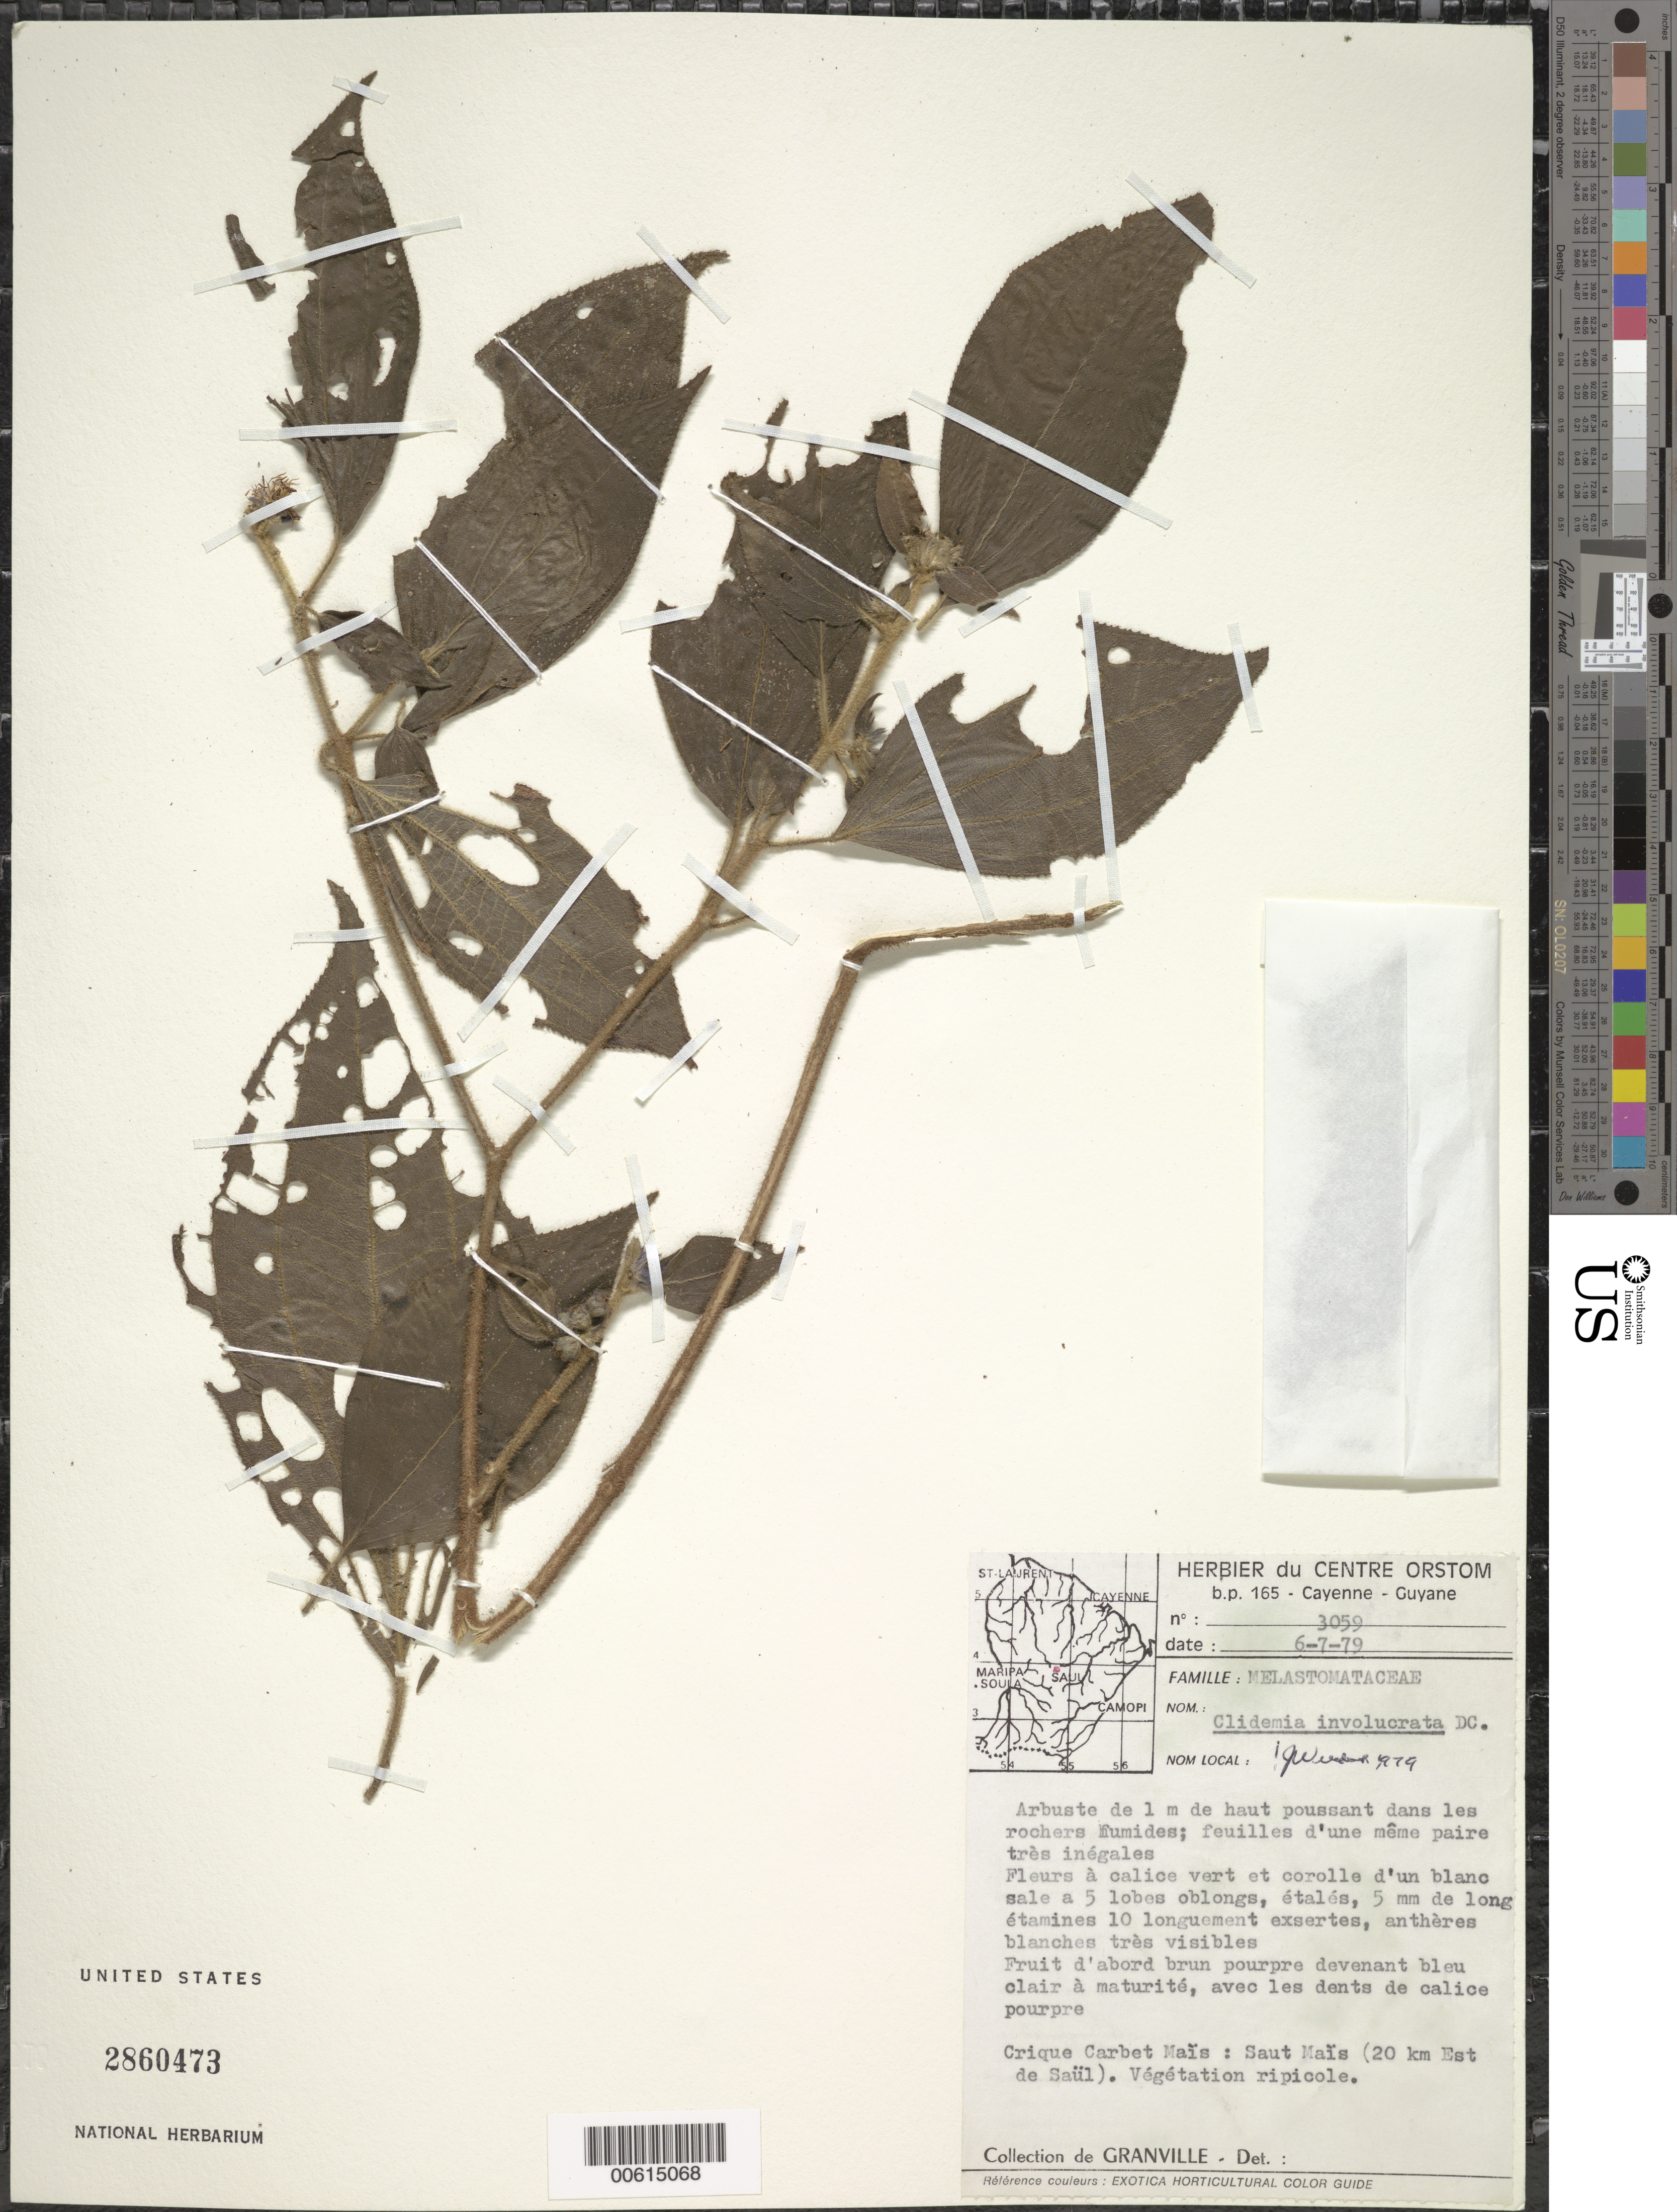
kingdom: Plantae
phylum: Tracheophyta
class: Magnoliopsida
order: Myrtales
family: Melastomataceae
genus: Clidemia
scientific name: Clidemia involucrata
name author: DC.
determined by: Wurdack, John J., (US), US (UNITED STATES)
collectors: J.-J. de Granville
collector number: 3059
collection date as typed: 6-Jul-79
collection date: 1979-07-06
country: French Guiana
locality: Crique Carbet Maïs, Saut Maïs, 20 km E de Saül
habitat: Végétation ripicole; poussant dans les rochers humides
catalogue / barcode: US 2860473